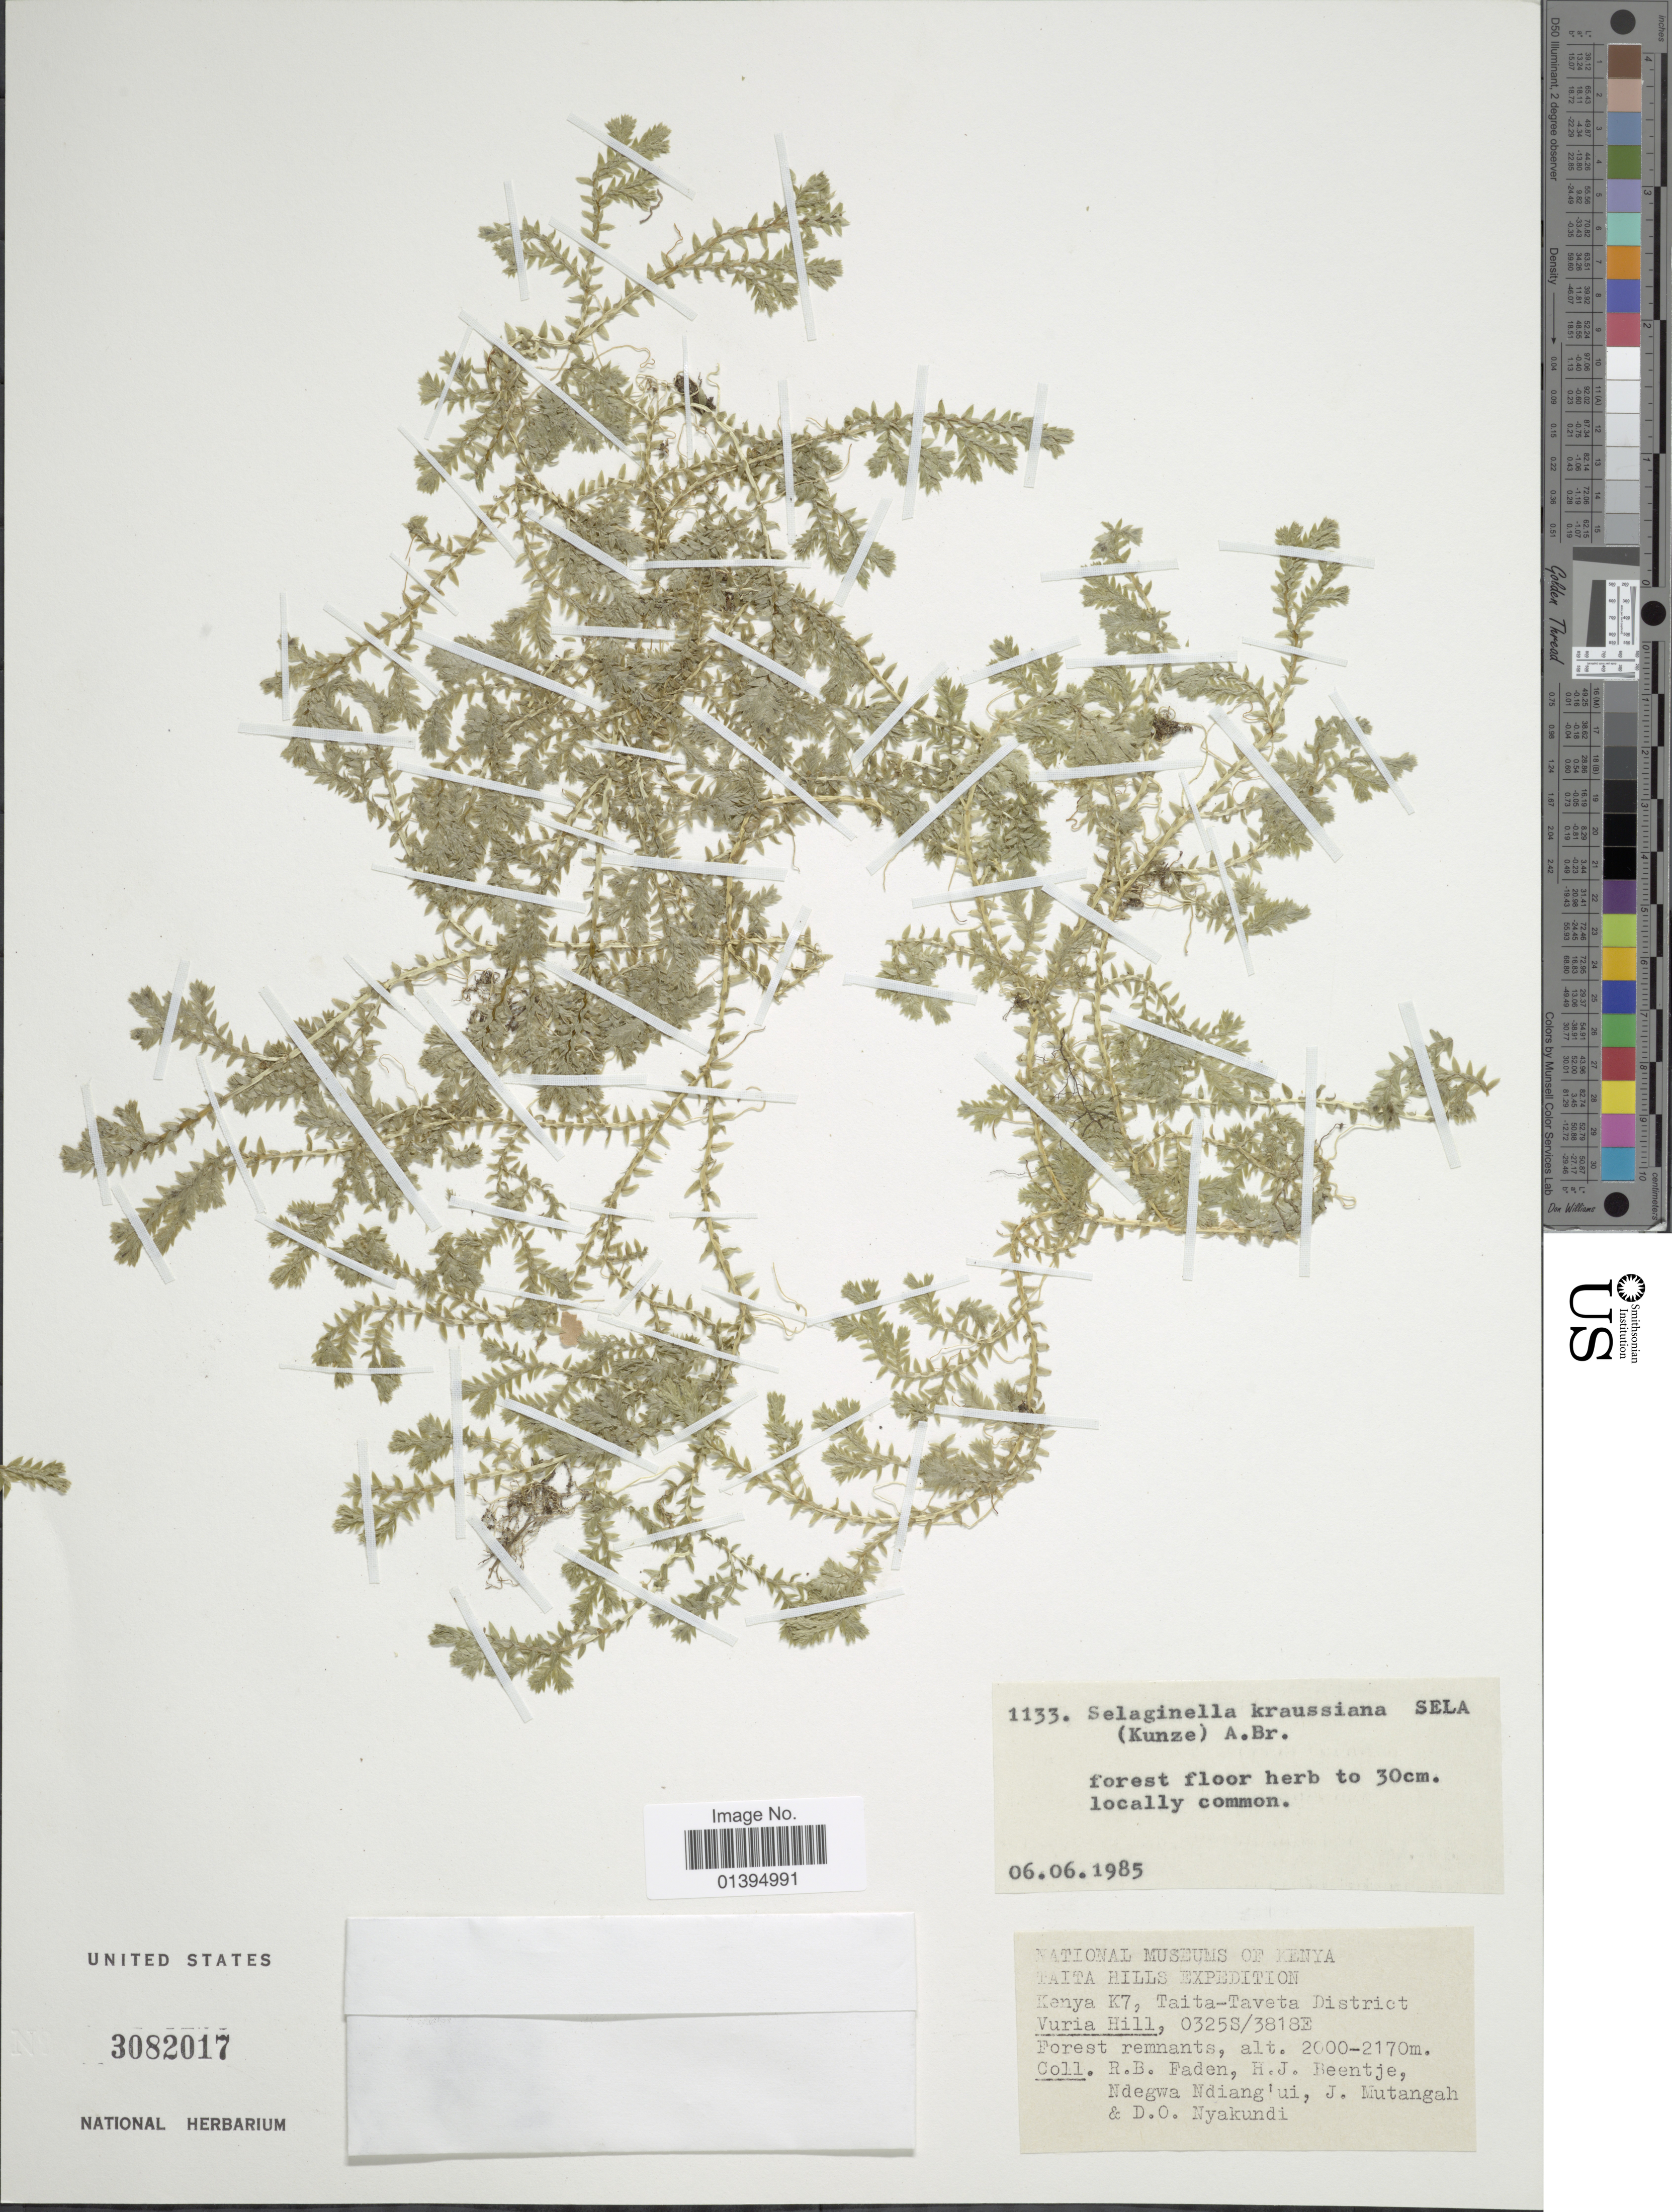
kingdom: Plantae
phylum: Tracheophyta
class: Lycopodiopsida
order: Selaginellales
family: Selaginellaceae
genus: Selaginella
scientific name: Selaginella kraussiana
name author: (Kunze) A. Braun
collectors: R. B. Faden, H. J. Beentje, N. Ndiang'ui, J. Mutangah & D. Nyakundi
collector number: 1133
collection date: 1985-06-06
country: Kenya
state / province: Taita Taveta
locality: Keny K7, Vuria Hill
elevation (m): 2000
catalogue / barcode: US 3082017